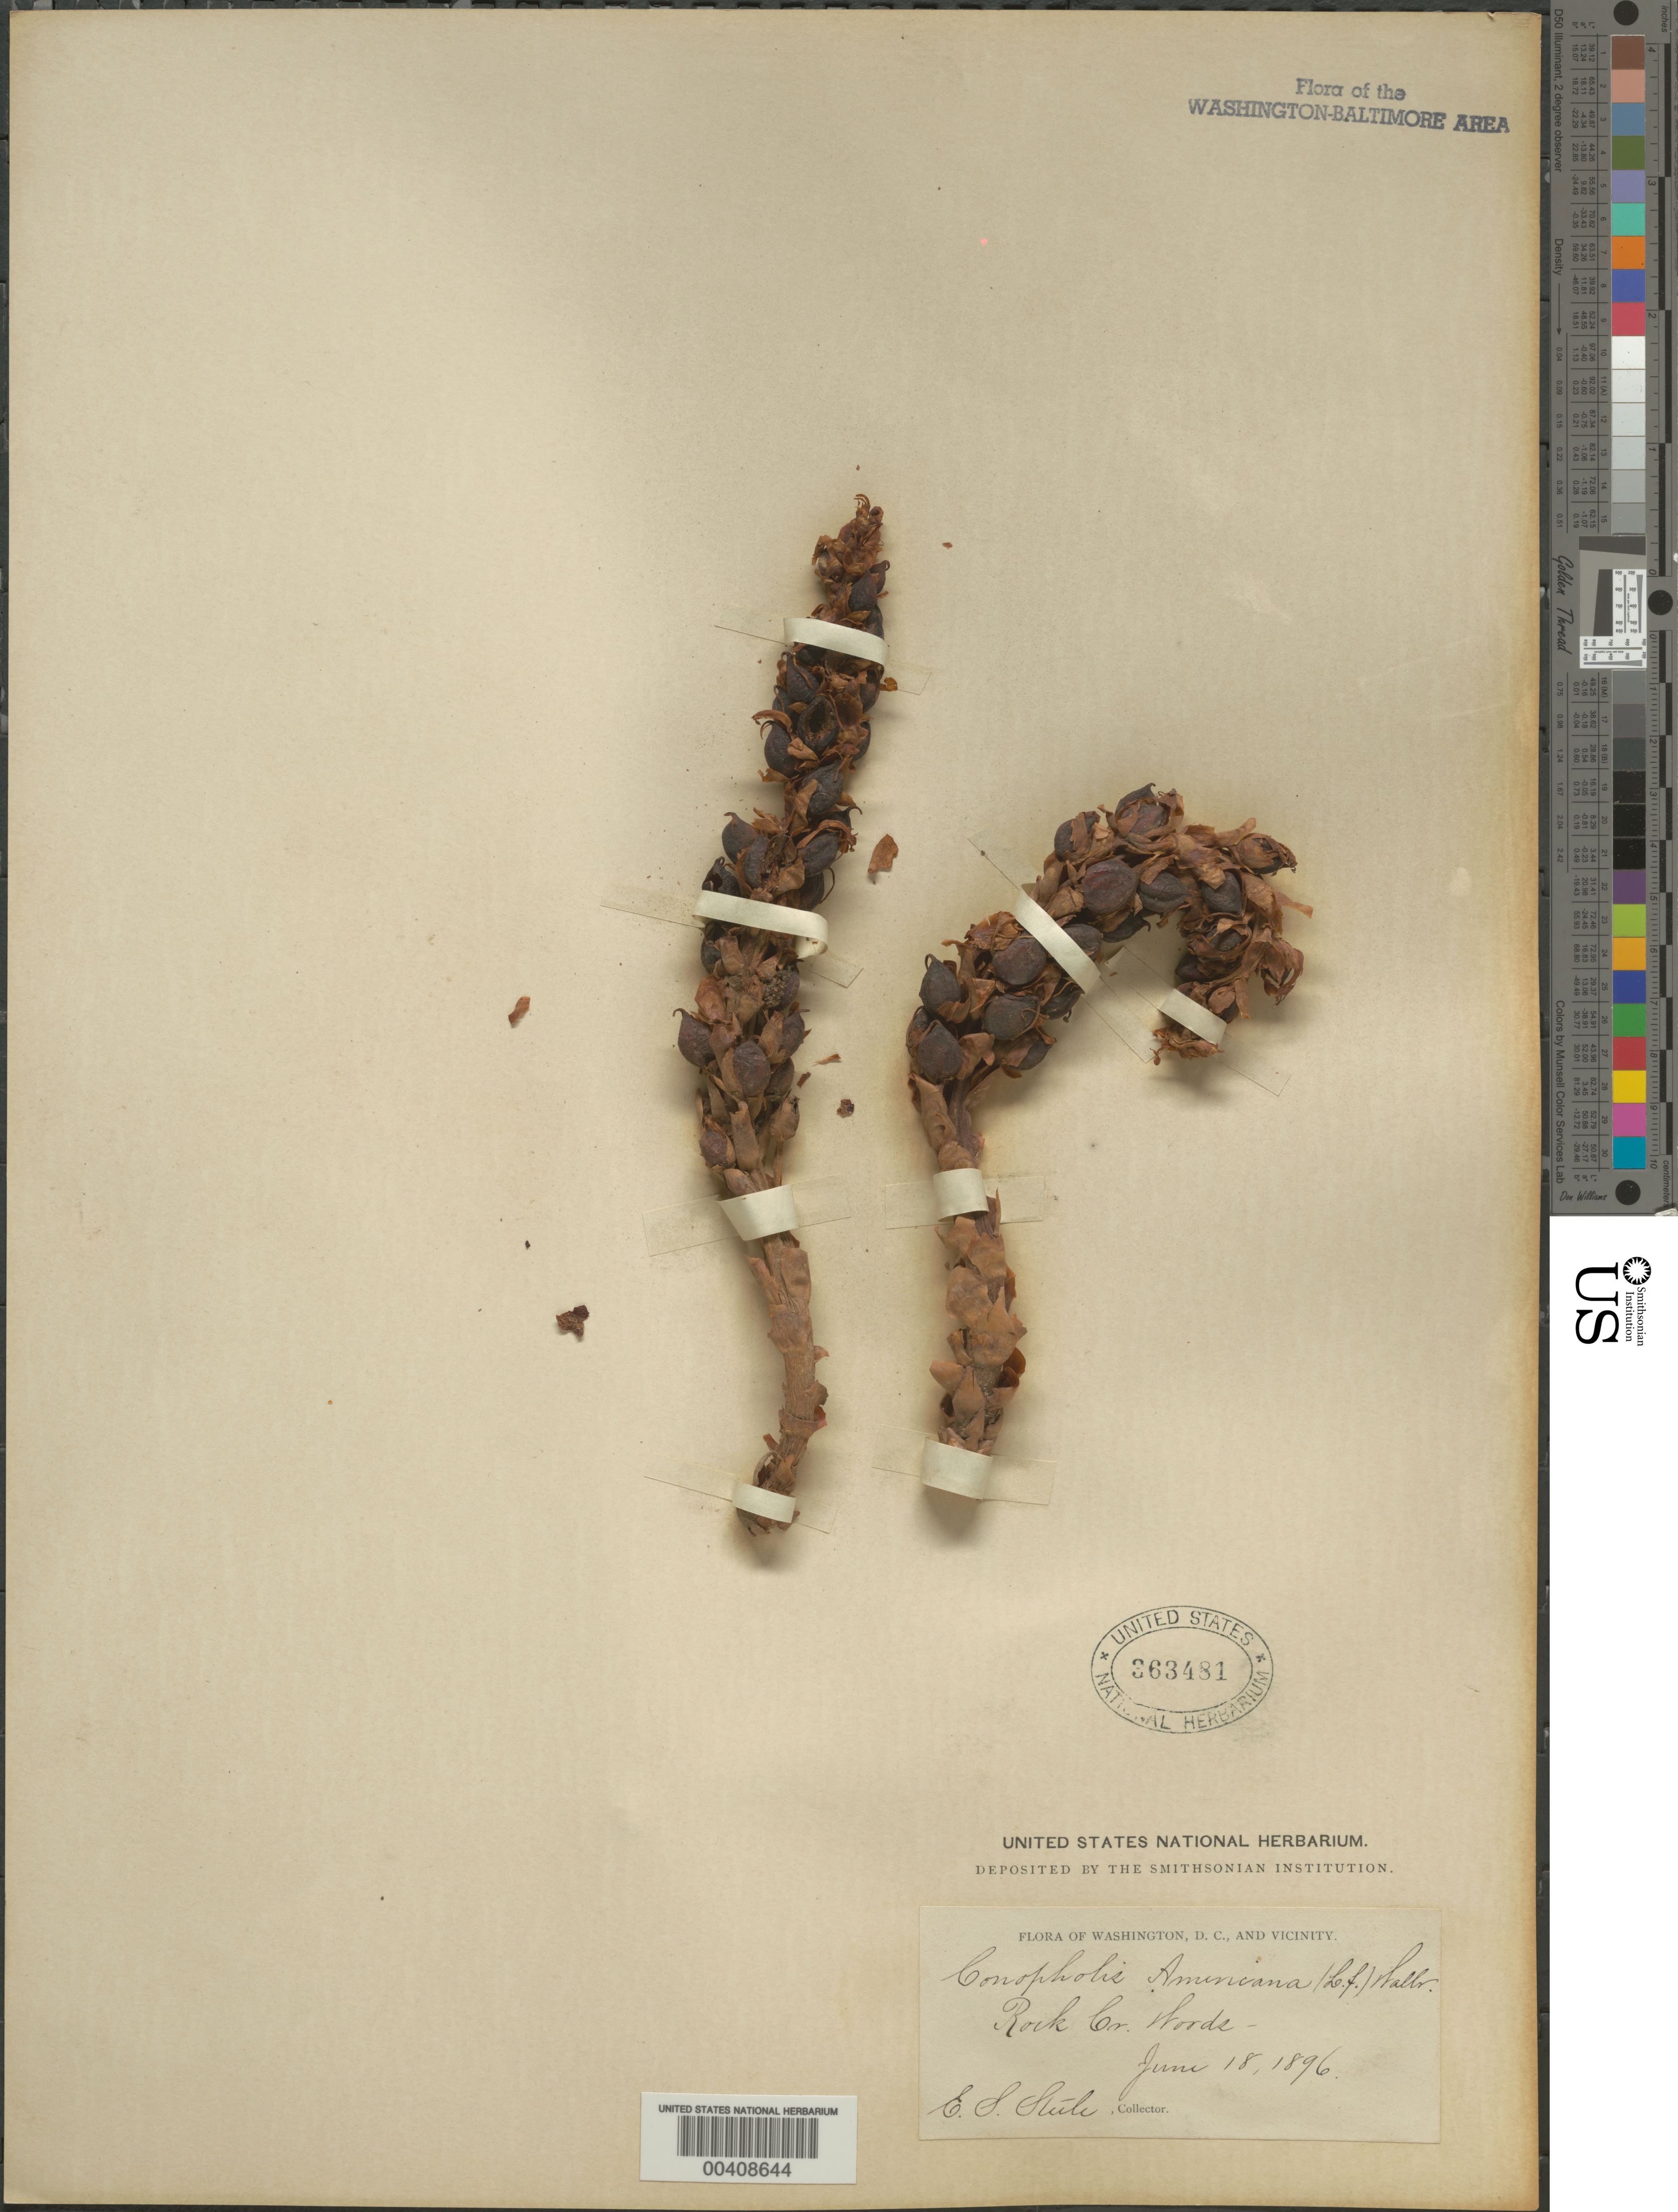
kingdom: Plantae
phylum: Tracheophyta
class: Magnoliopsida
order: Lamiales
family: Orobanchaceae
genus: Conopholis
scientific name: Conopholis americana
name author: (L. f.) Wallr.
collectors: E. Steele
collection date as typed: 18 Jun 1896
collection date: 1896-06-18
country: United States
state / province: District of Columbia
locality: Rock Creek Rock Creek Park and Vicinity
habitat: Woods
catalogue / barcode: US 363481